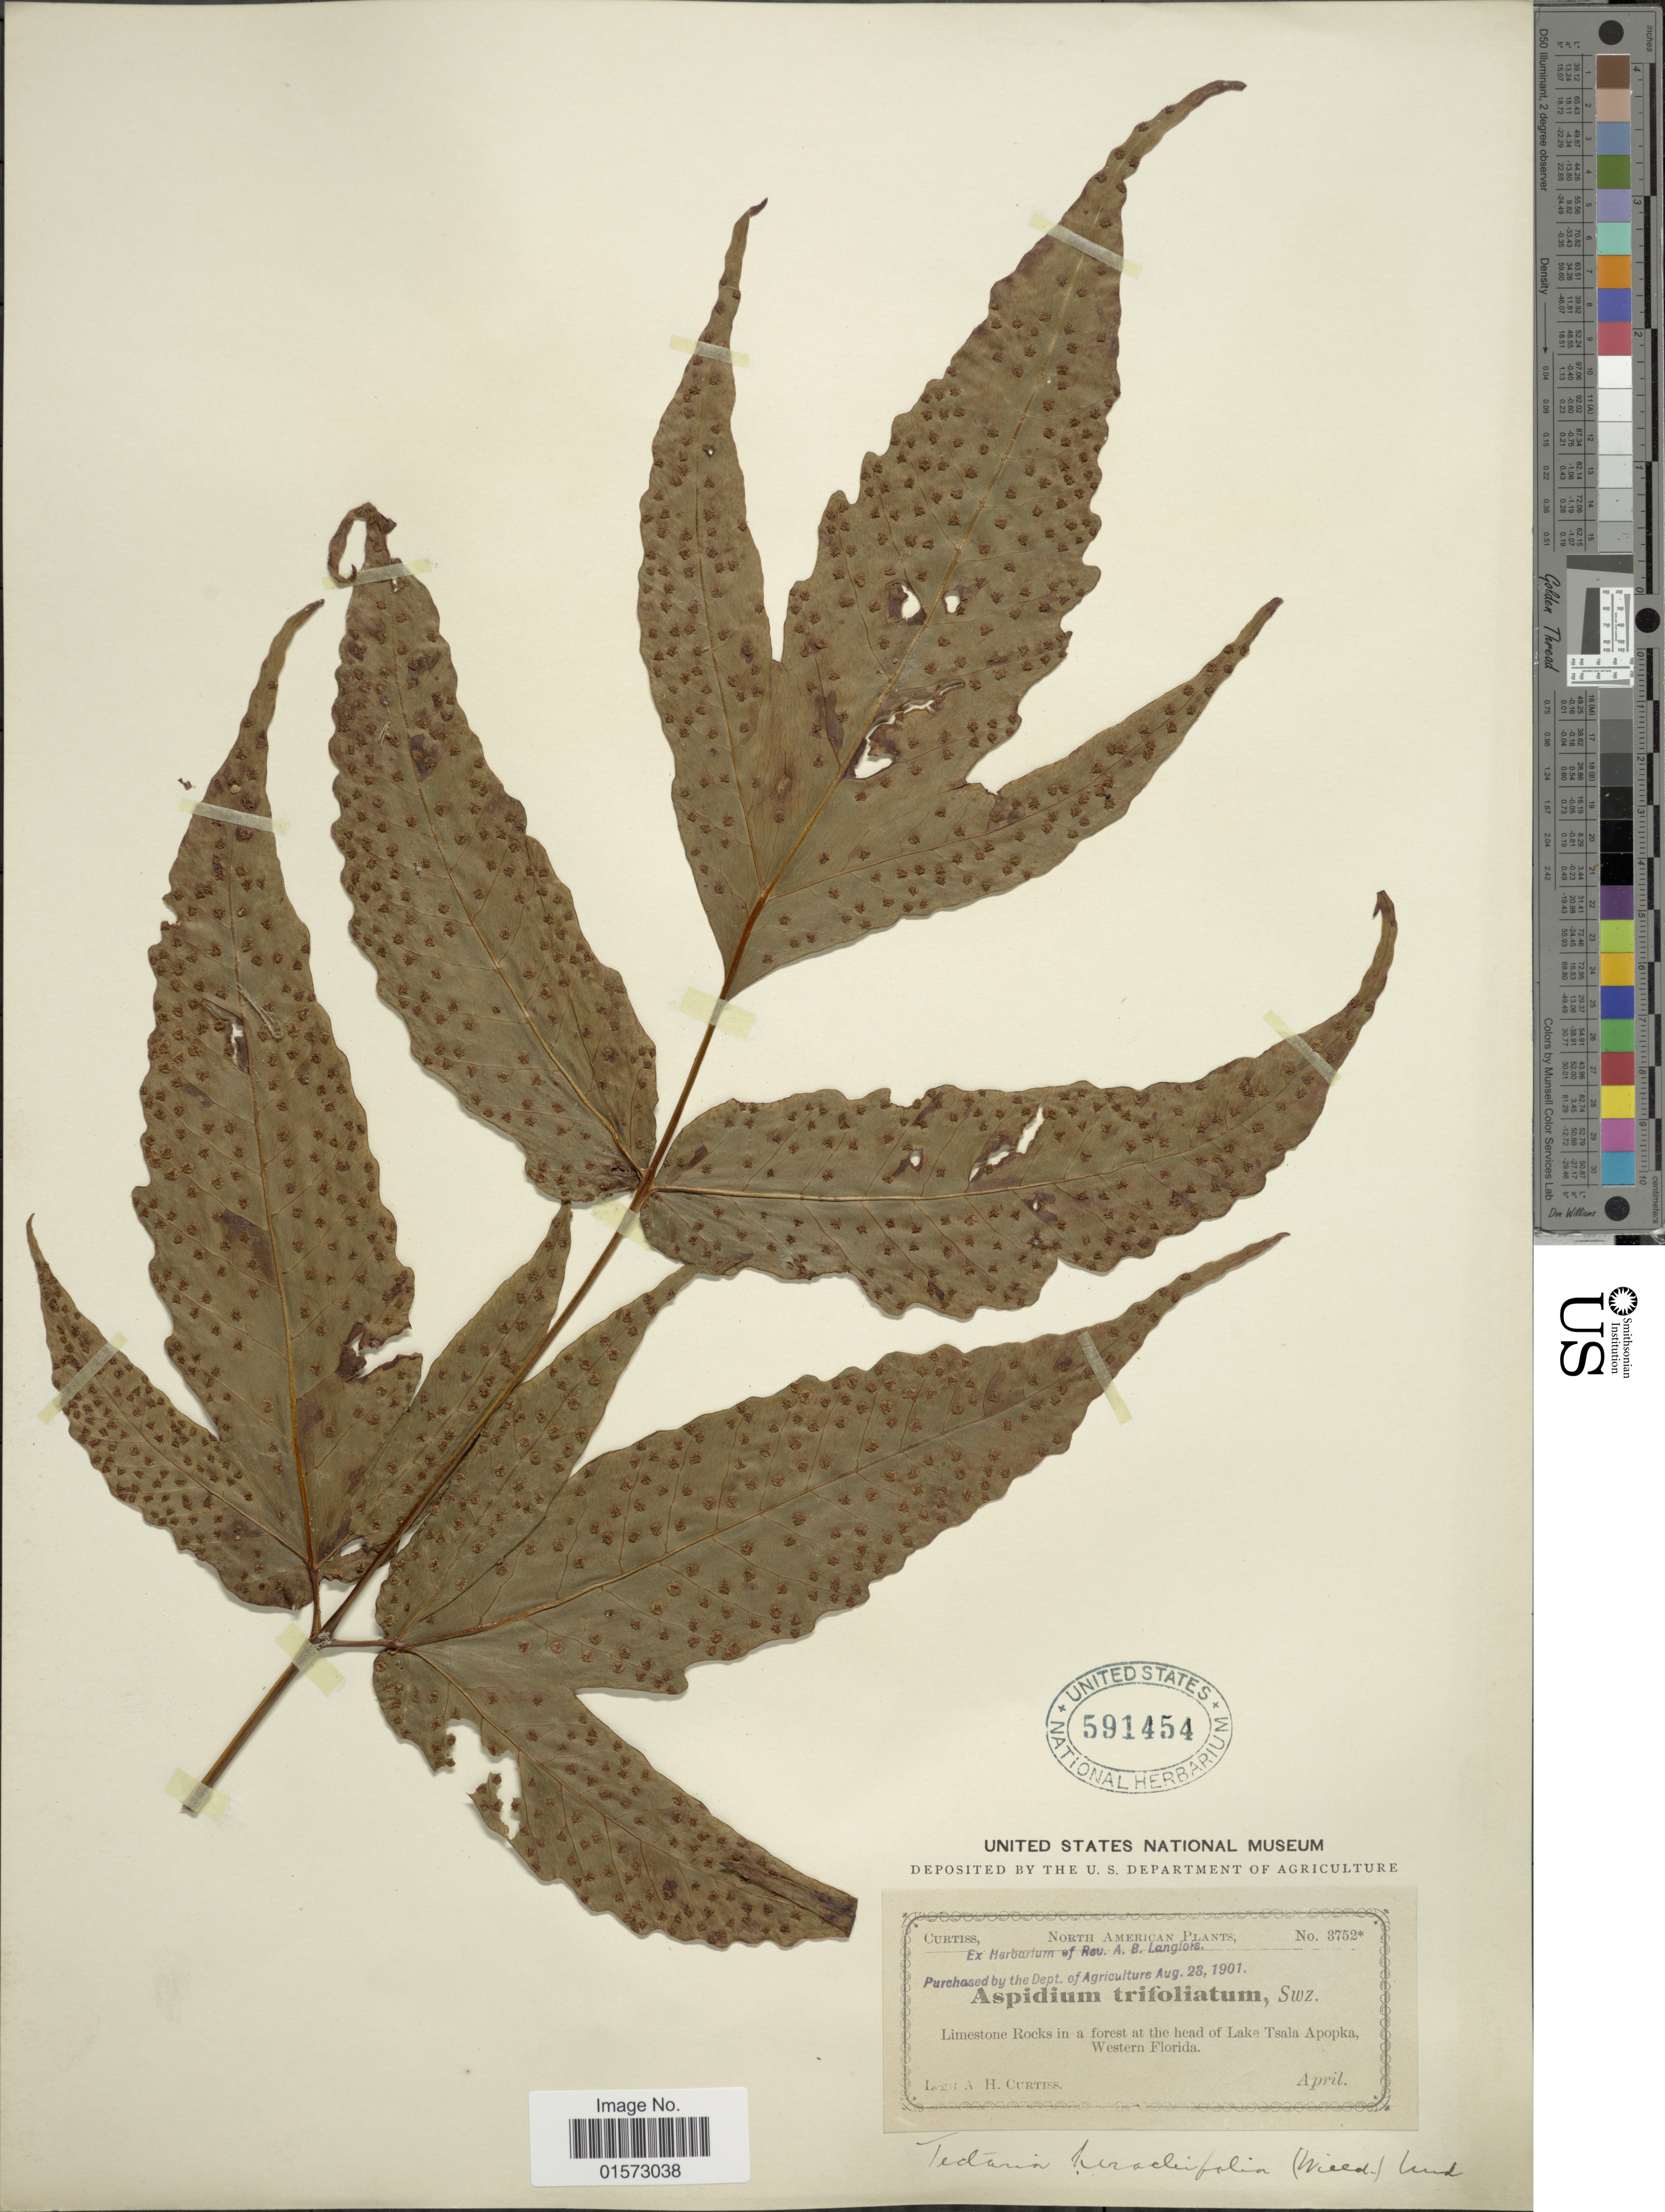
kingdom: Plantae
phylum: Tracheophyta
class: Polypodiopsida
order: Polypodiales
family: Tectariaceae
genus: Tectaria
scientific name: Tectaria heracleifolia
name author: (Willd.) Underw.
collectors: A. H. Curtiss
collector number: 3752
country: United States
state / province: Florida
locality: Limestone Rocks in a forest at the head of Lake Tsala Apopka, Western Florida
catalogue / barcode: US 591454